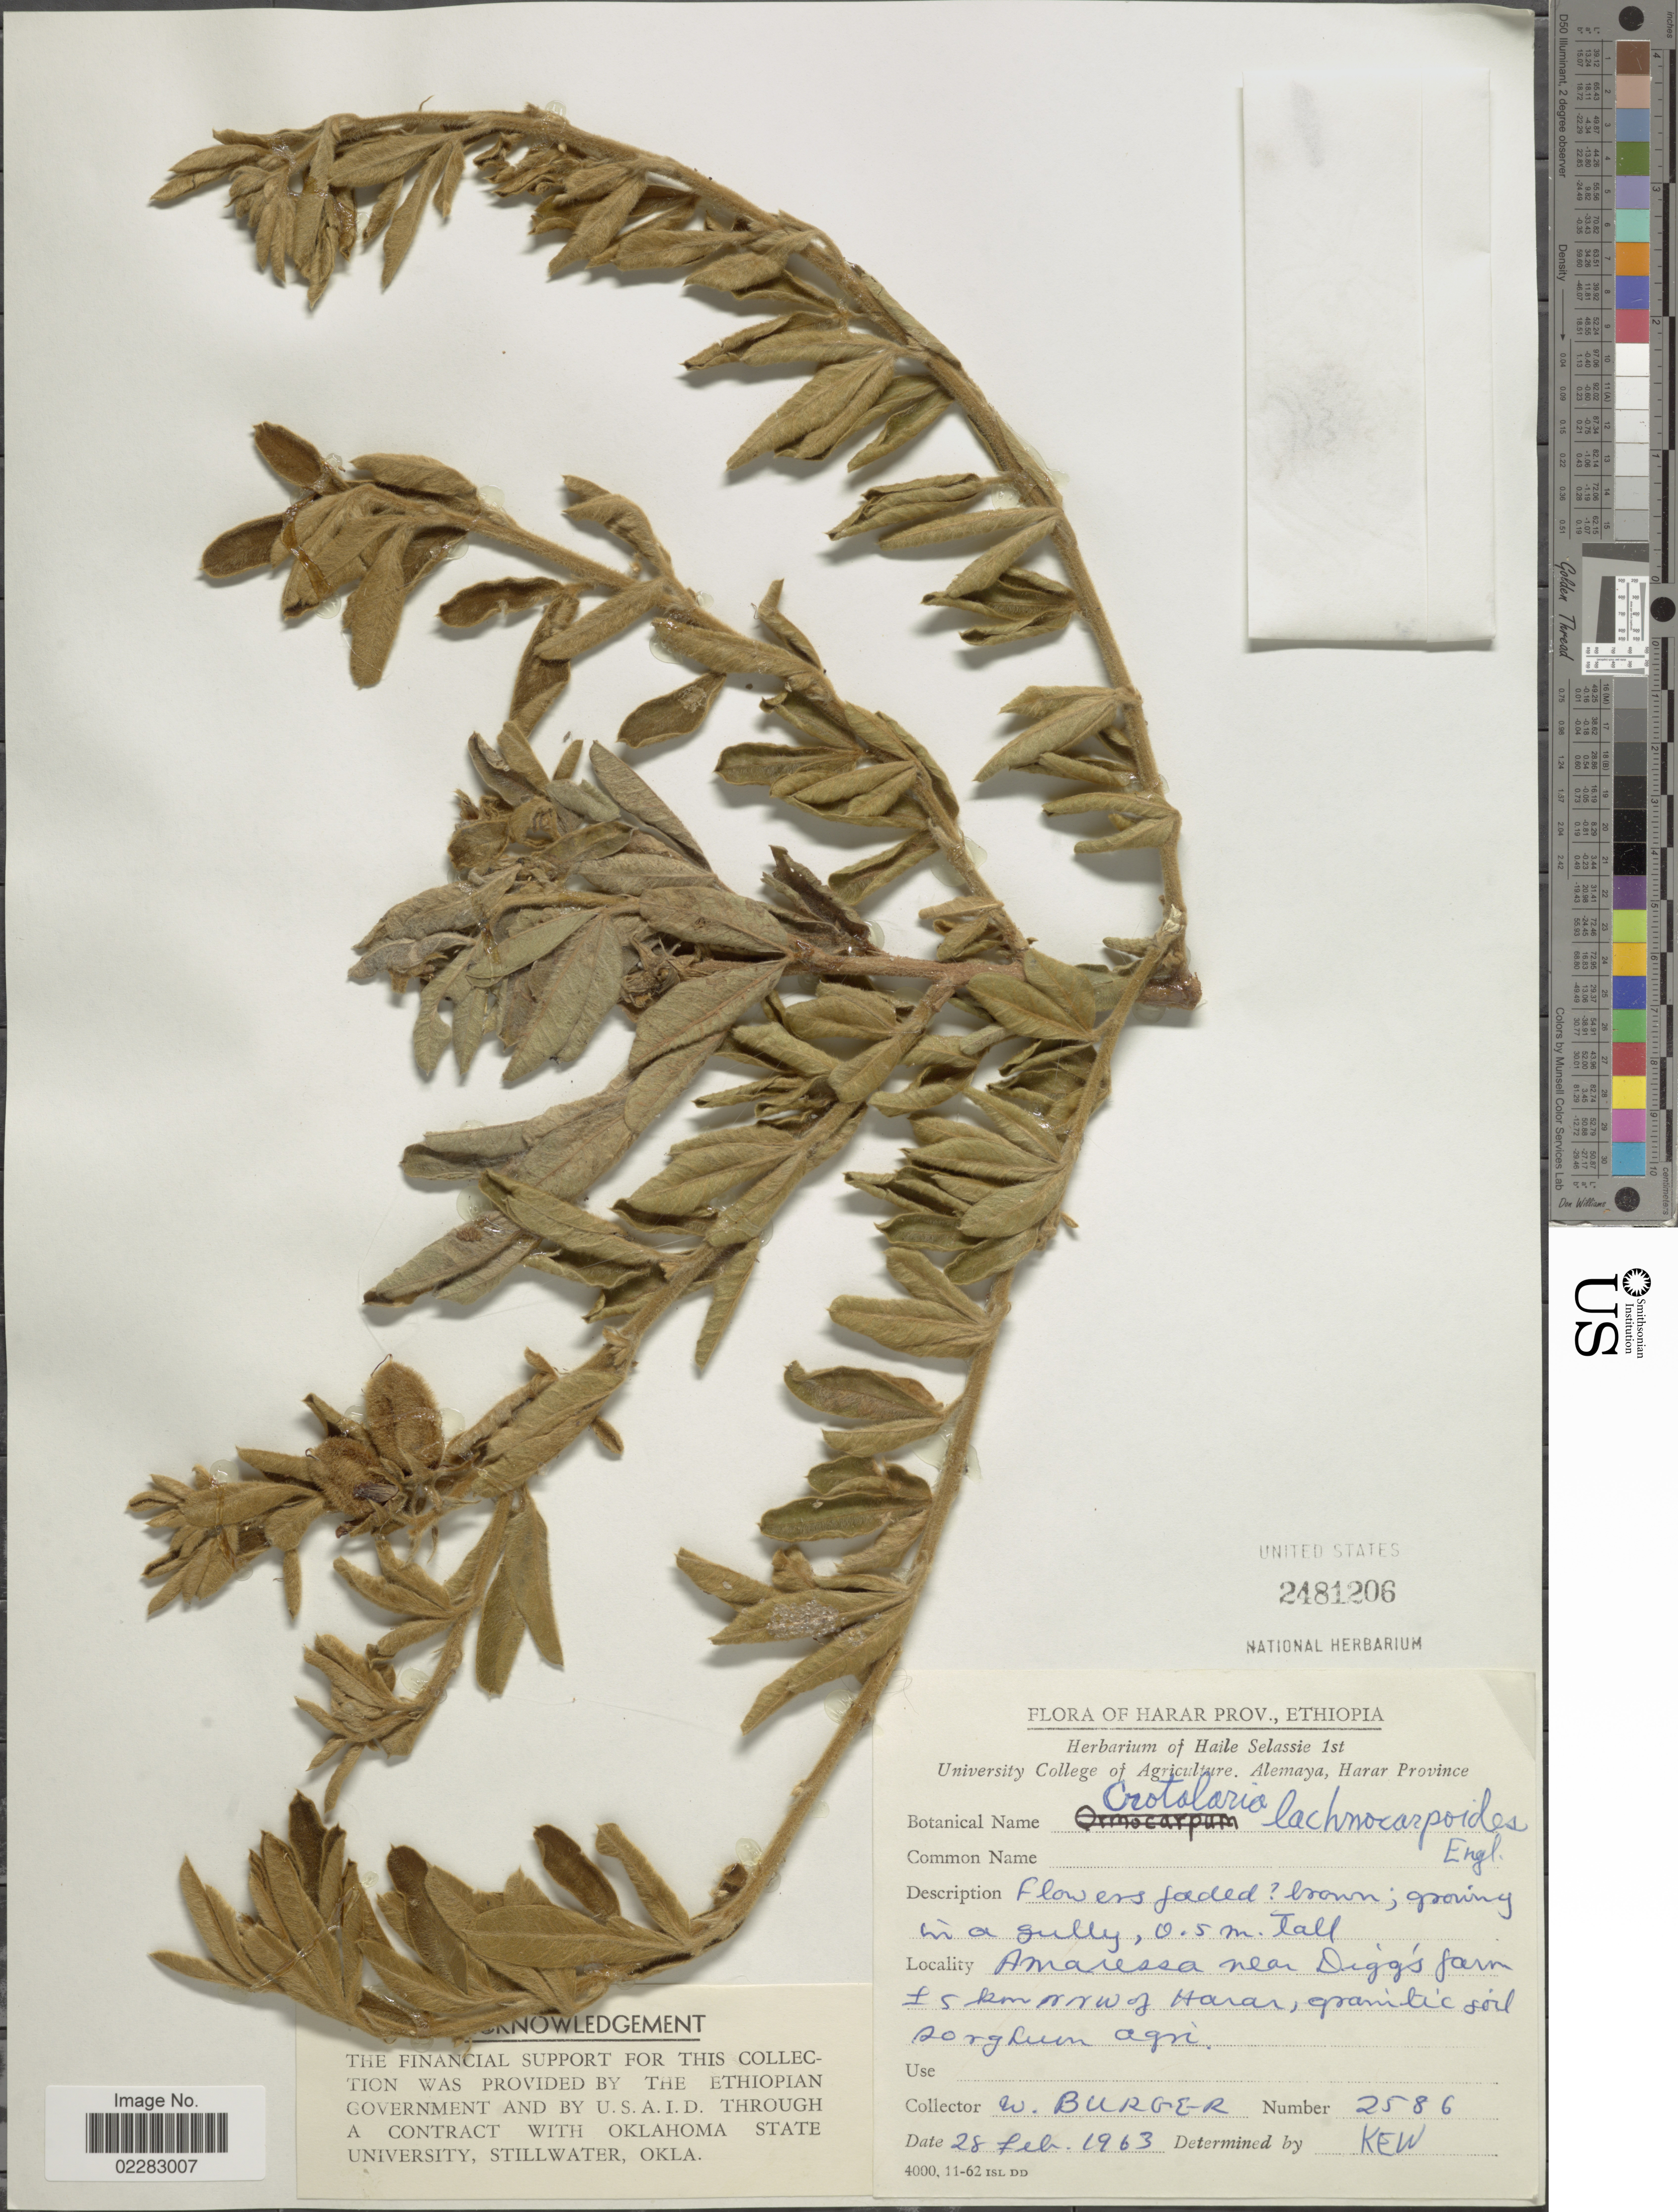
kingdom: Plantae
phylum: Tracheophyta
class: Magnoliopsida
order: Fabales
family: Fabaceae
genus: Crotalaria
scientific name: Crotalaria lachnocarpoides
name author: Engl.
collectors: W. Burger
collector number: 2586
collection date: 1963-02-28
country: Ethiopia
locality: Harar Prov., Amaressa near Digg's farm ca 5 km NNW of Harar.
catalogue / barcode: US 2481206